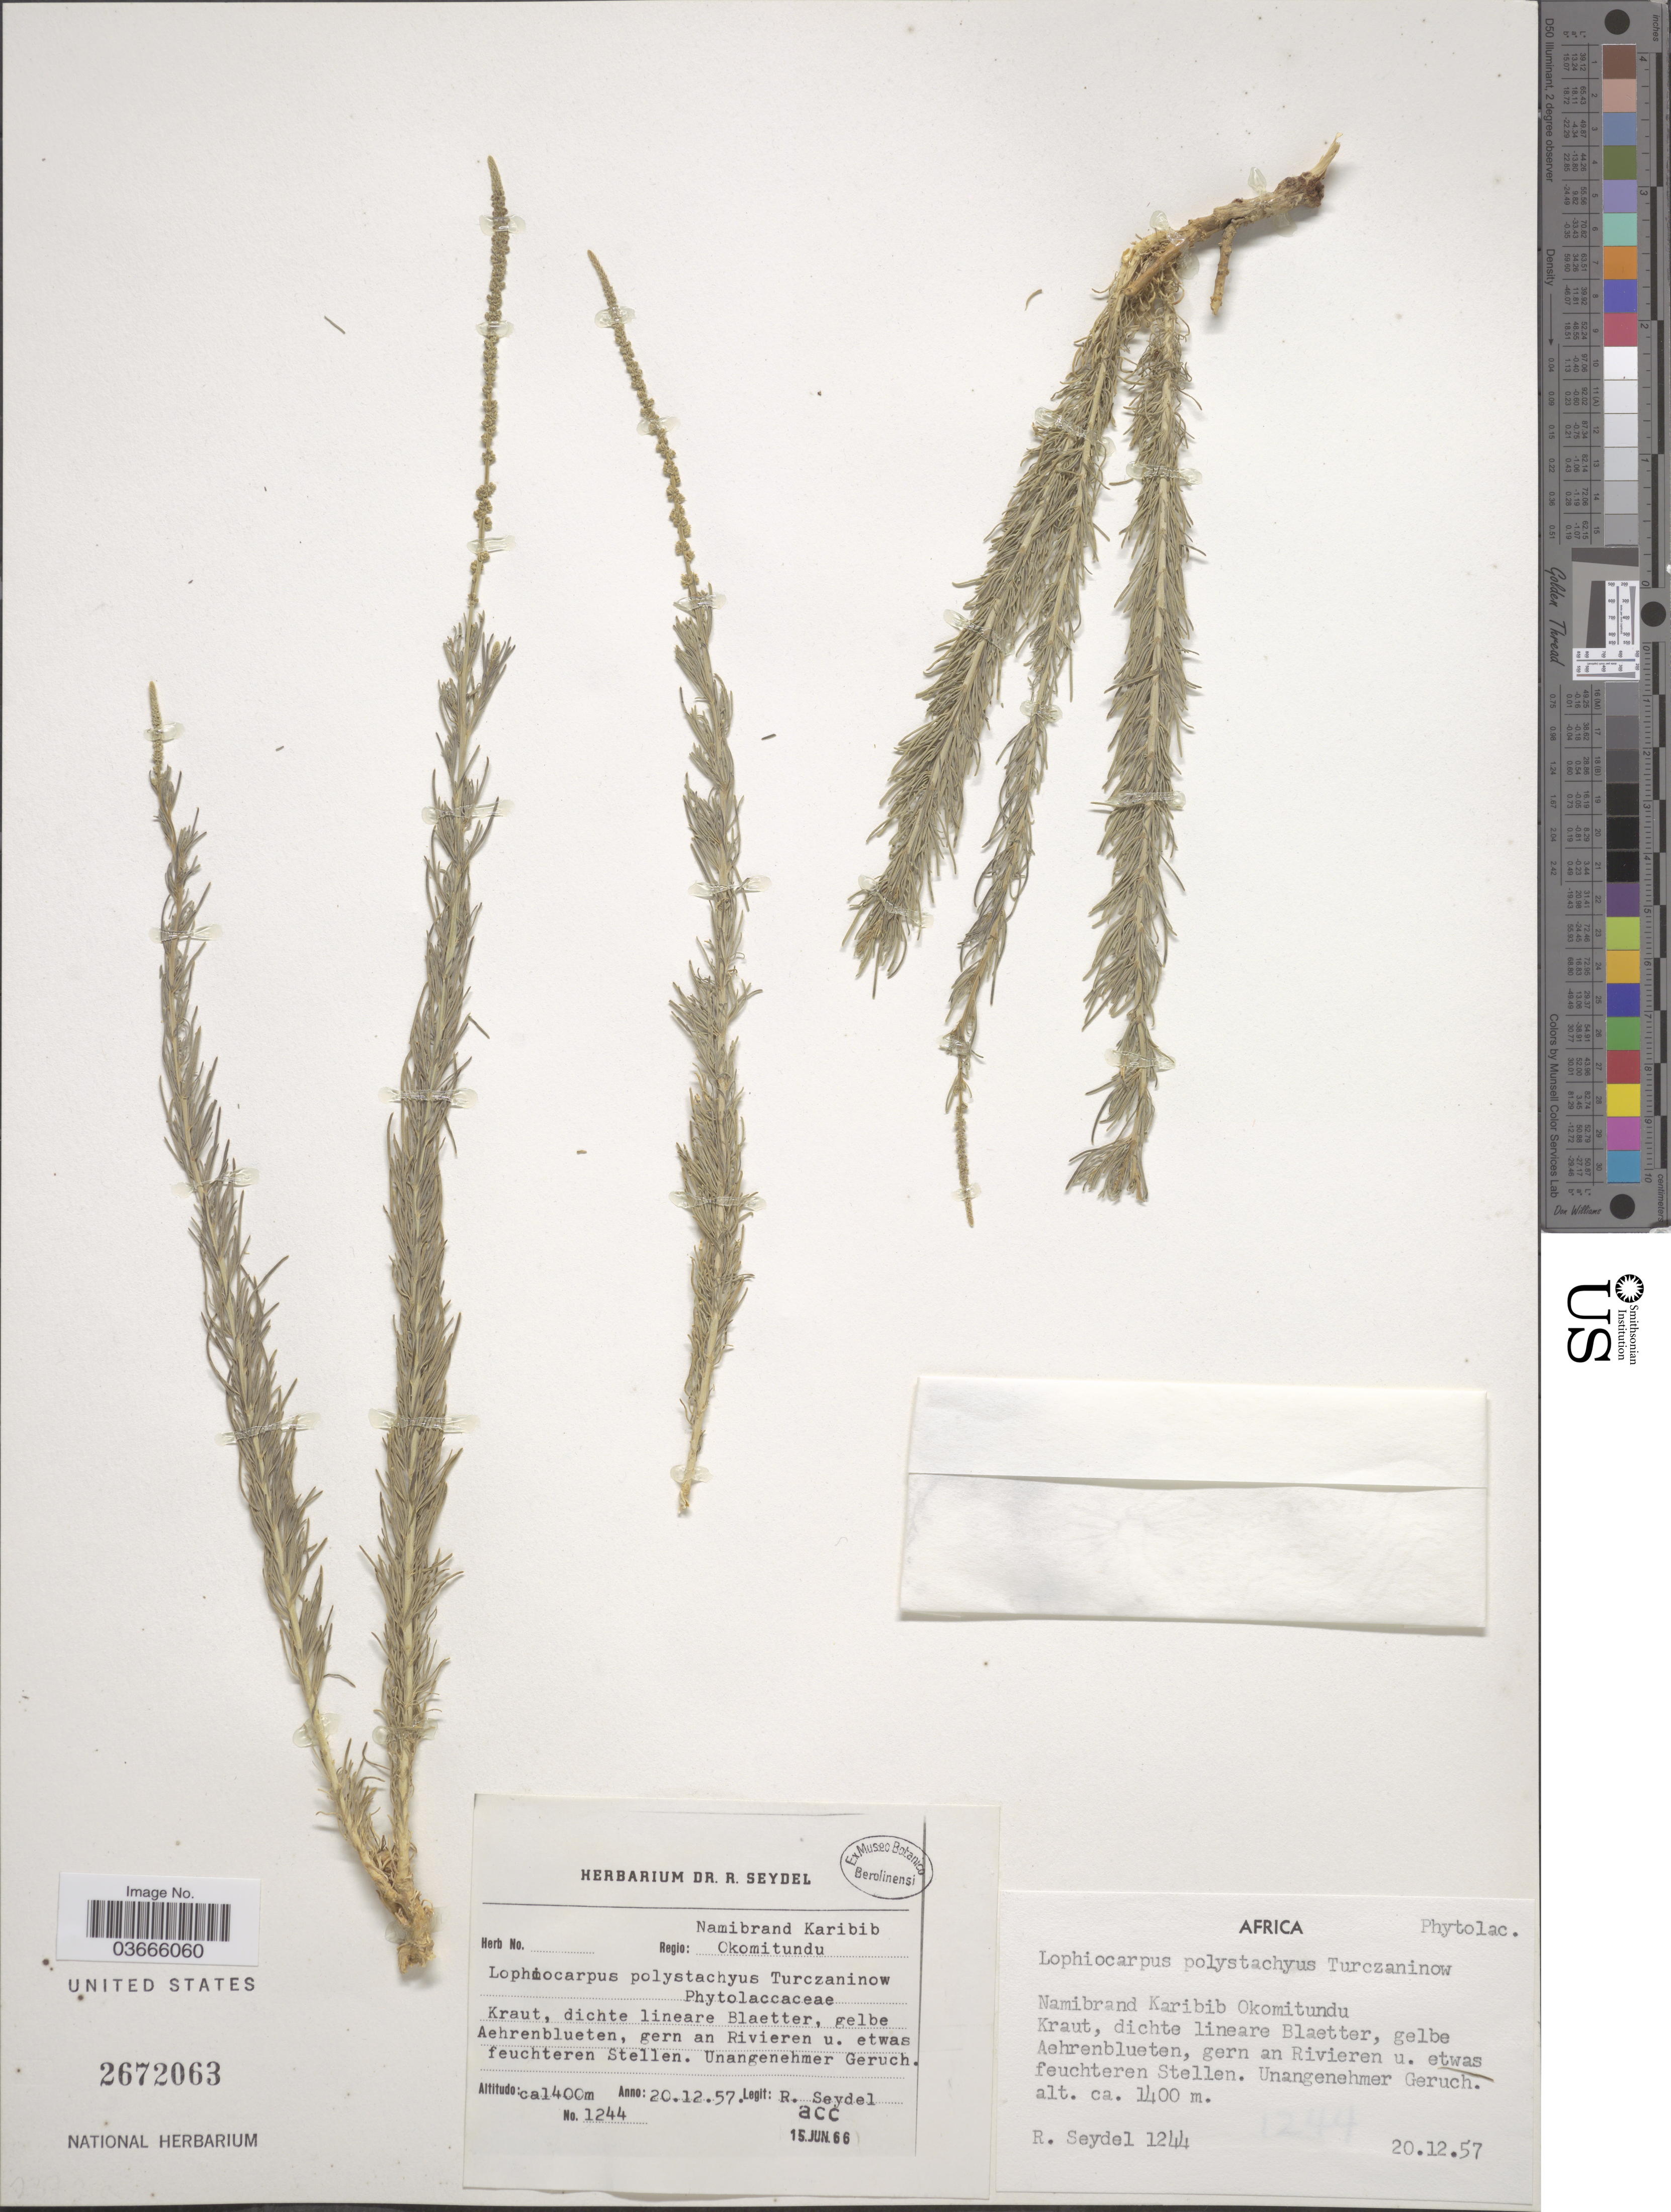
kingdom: Plantae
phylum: Tracheophyta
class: Magnoliopsida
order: Caryophyllales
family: Lophiocarpaceae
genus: Lophiocarpus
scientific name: Lophiocarpus polystachyus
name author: Turcz.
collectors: R. Seydel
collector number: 1244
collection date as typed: Transcribed d/m/y: 20/12/57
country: Namibia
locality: Regio Namibrand Karibib. Okomitundu. Africa.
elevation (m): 1400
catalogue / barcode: US 2672063